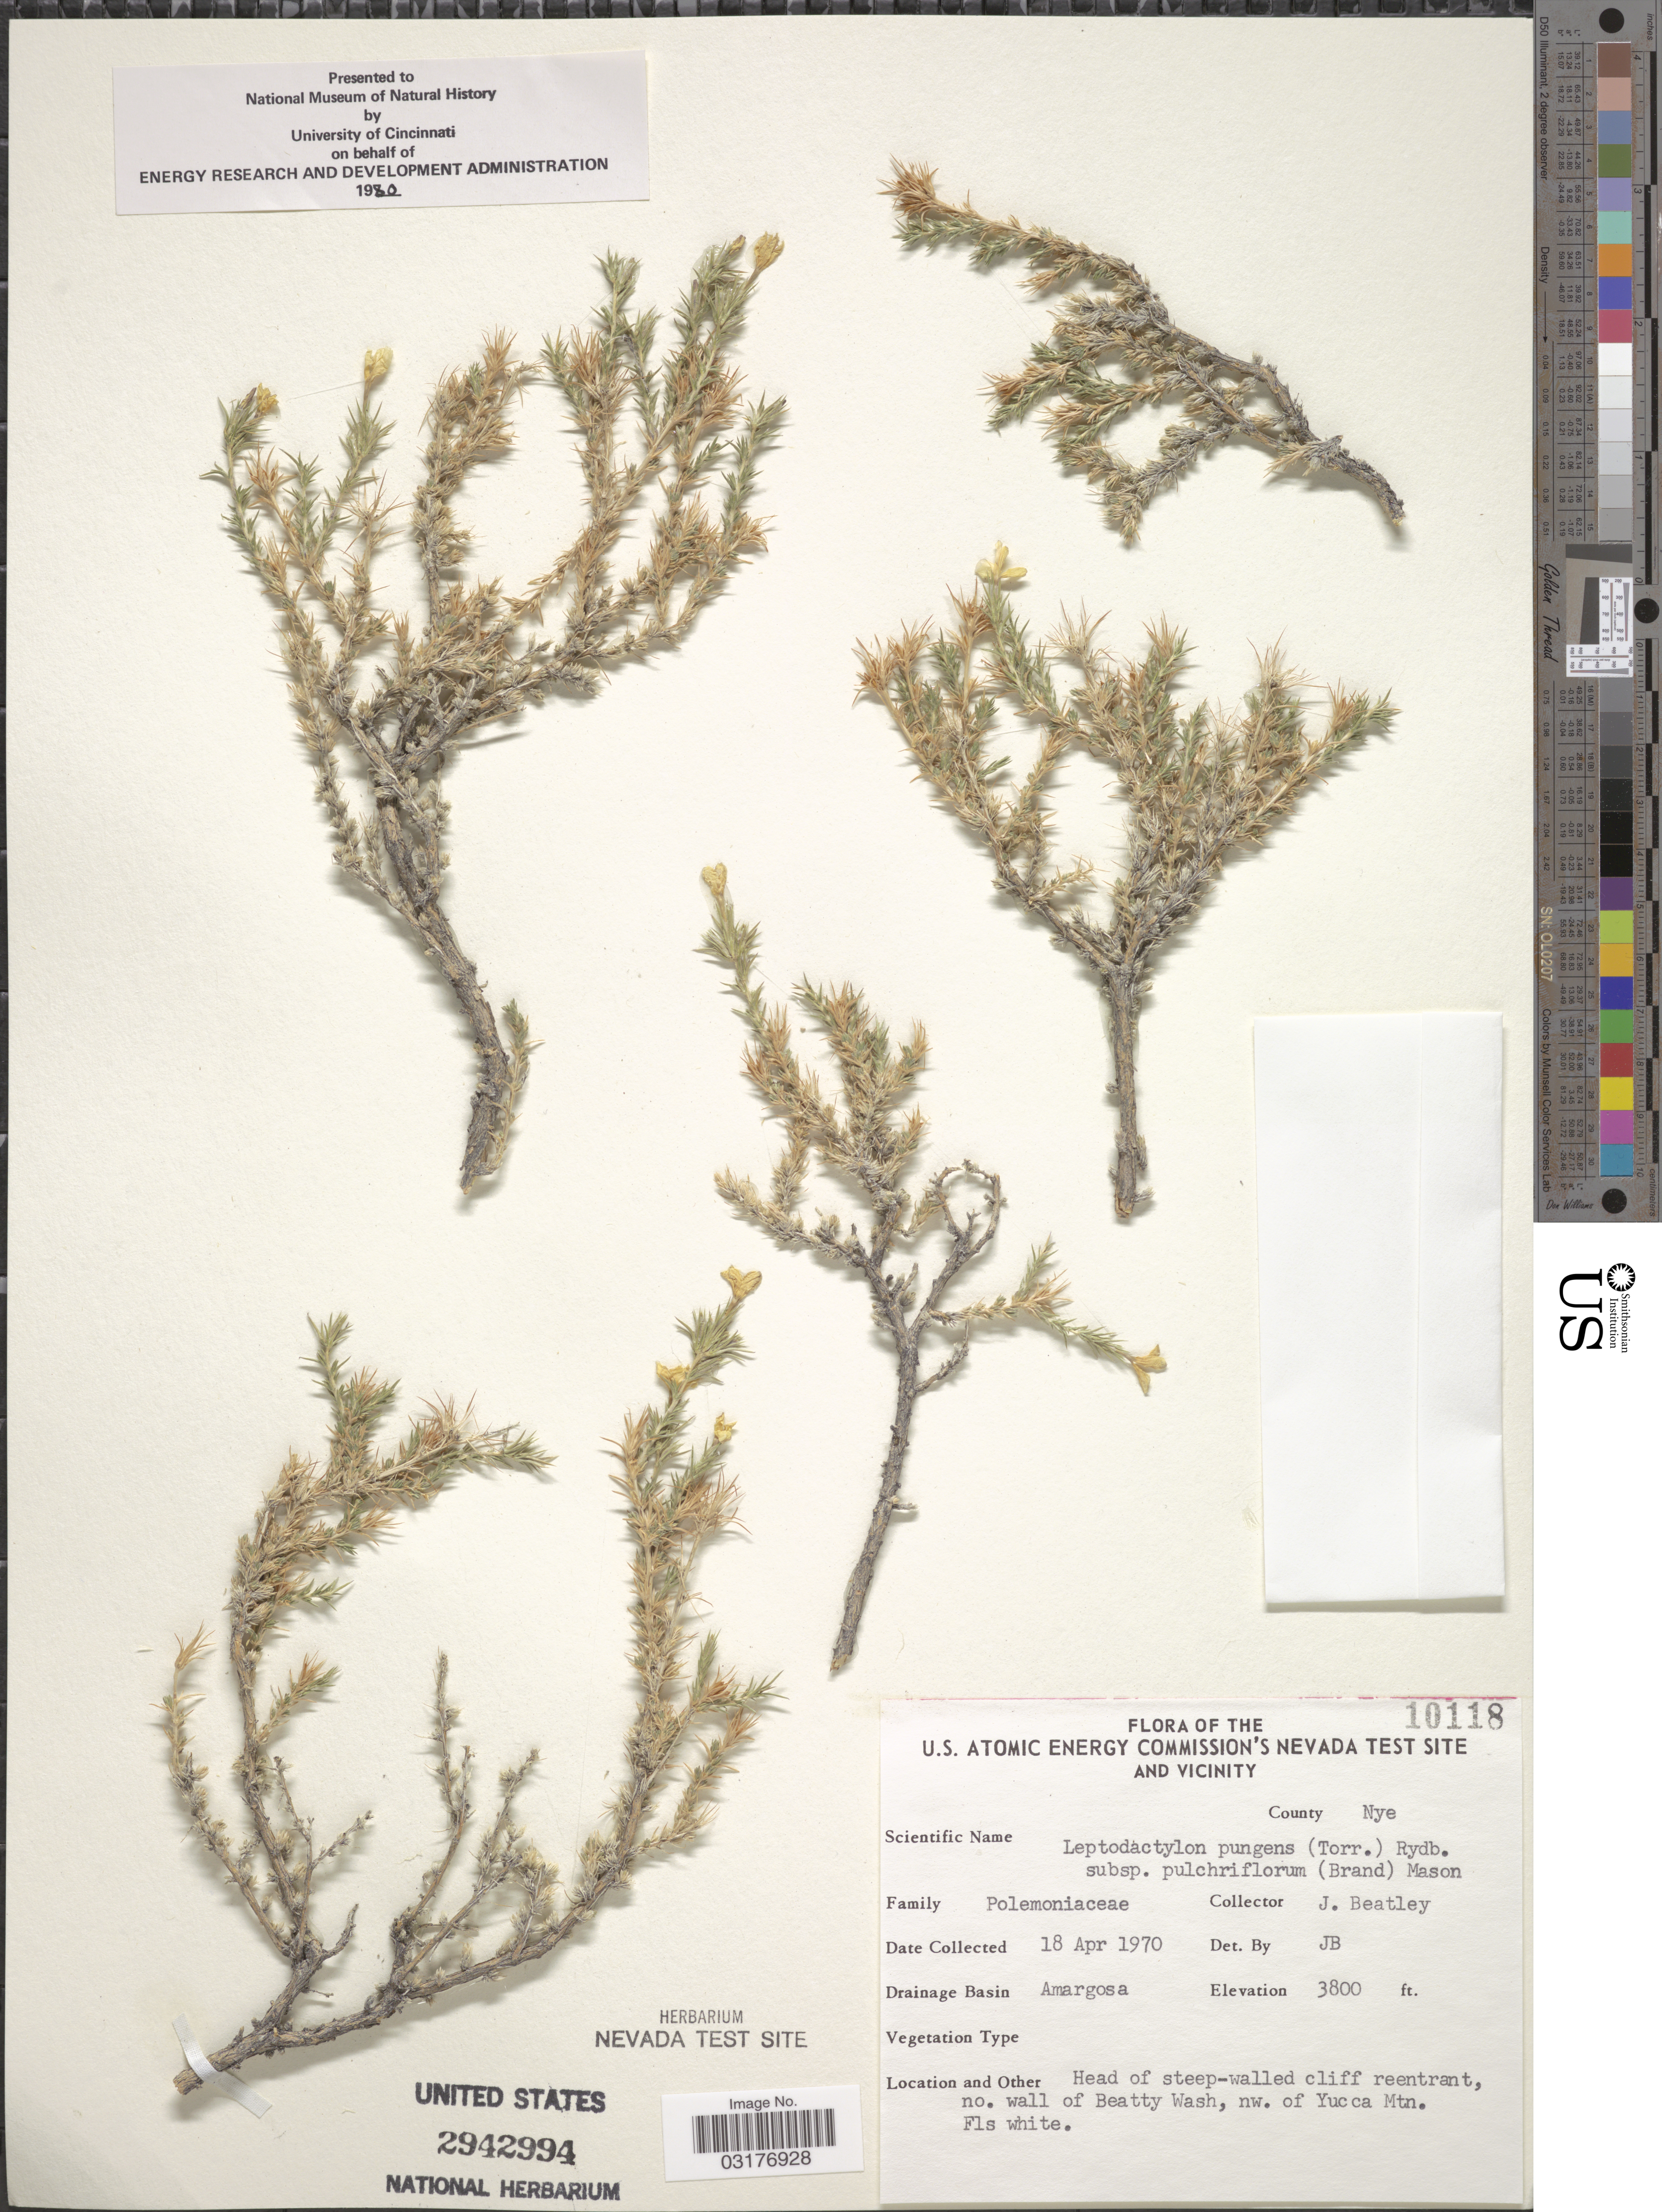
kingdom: Plantae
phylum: Tracheophyta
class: Magnoliopsida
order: Ericales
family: Polemoniaceae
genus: Linanthus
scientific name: Linanthus pungens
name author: (Torr.) J.M. Porter & L.A. Johnson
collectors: J. C. Beatley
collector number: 10118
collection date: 1970-04-18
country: United States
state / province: Nevada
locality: The U.S. Atomic Energy Commission's Nevada Test Site and Vicinity. County Nye. Drainage Basin Amargosa. Head of steep-walled cliff reentrant, no. wall of Beatty Wash, nw. of Yucca Mtn.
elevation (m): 1158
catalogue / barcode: US 2942994